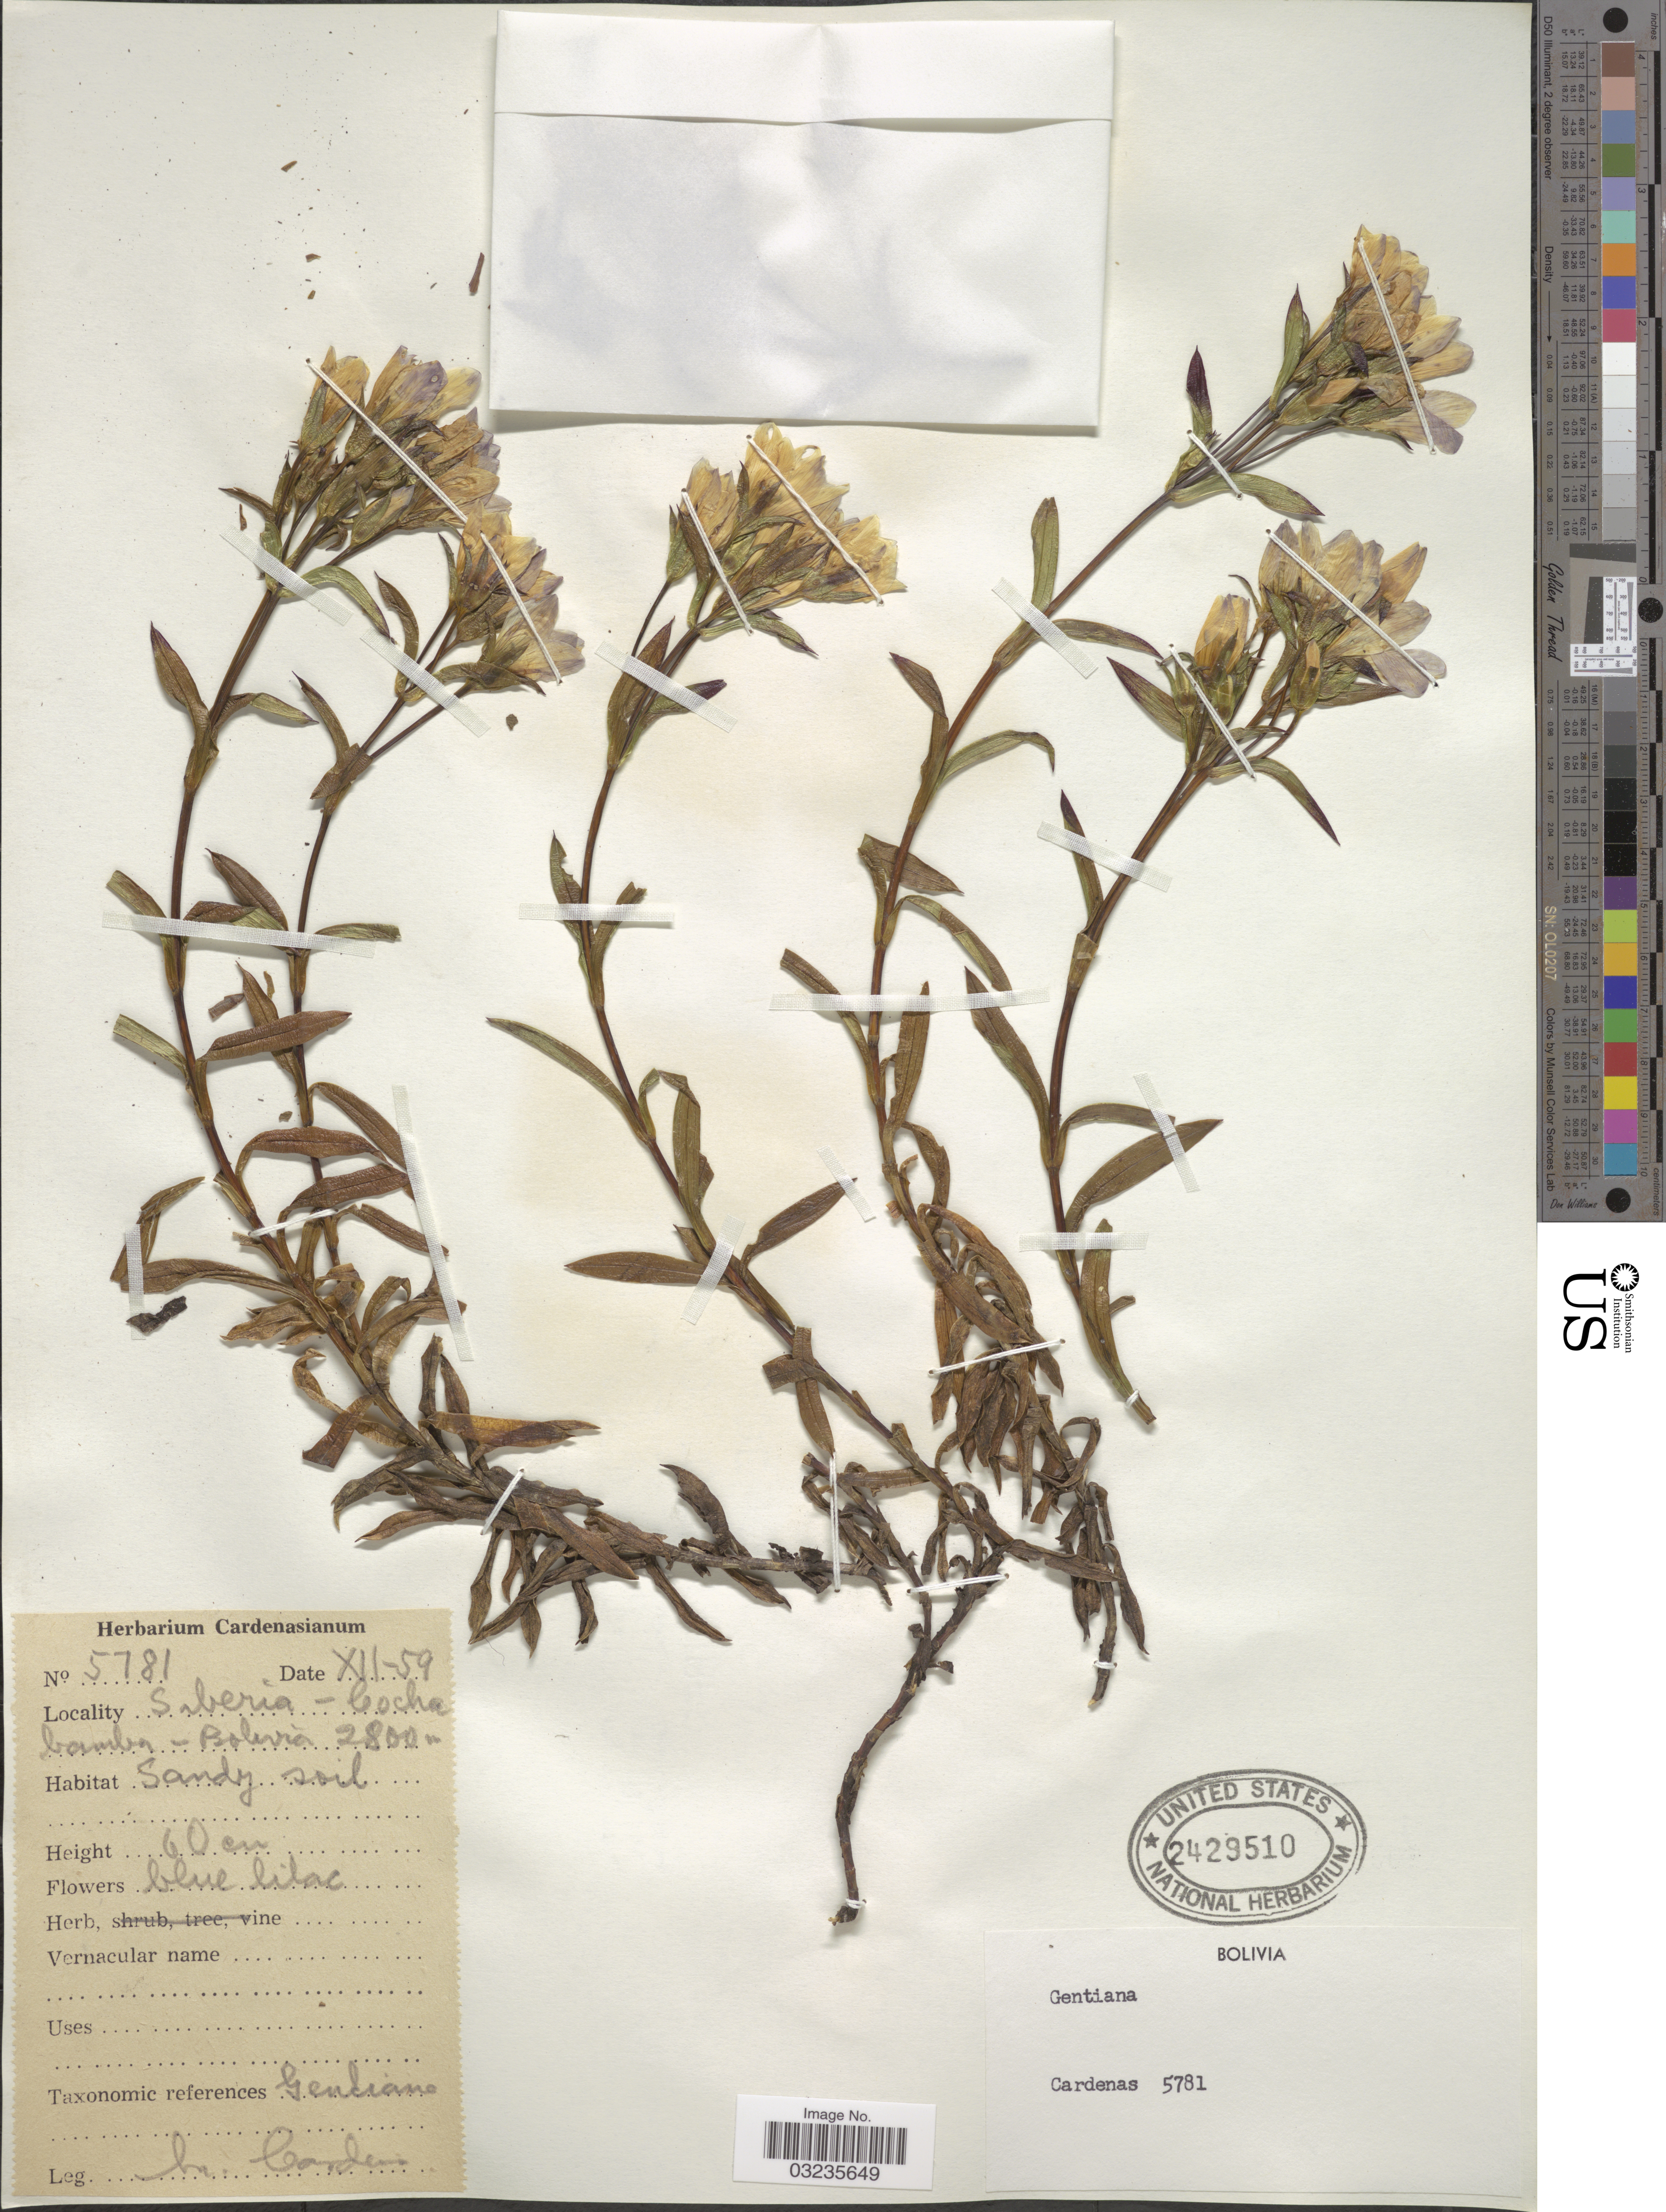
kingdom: Plantae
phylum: Tracheophyta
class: Magnoliopsida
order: Gentianales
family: Gentianaceae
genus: Gentiana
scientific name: Gentiana sp.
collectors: M. Cárdenas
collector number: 5781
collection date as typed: Transcribed d/m/y: /12/59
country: Bolivia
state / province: Cochabamba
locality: Siberia.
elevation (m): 2800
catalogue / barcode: US 2429510